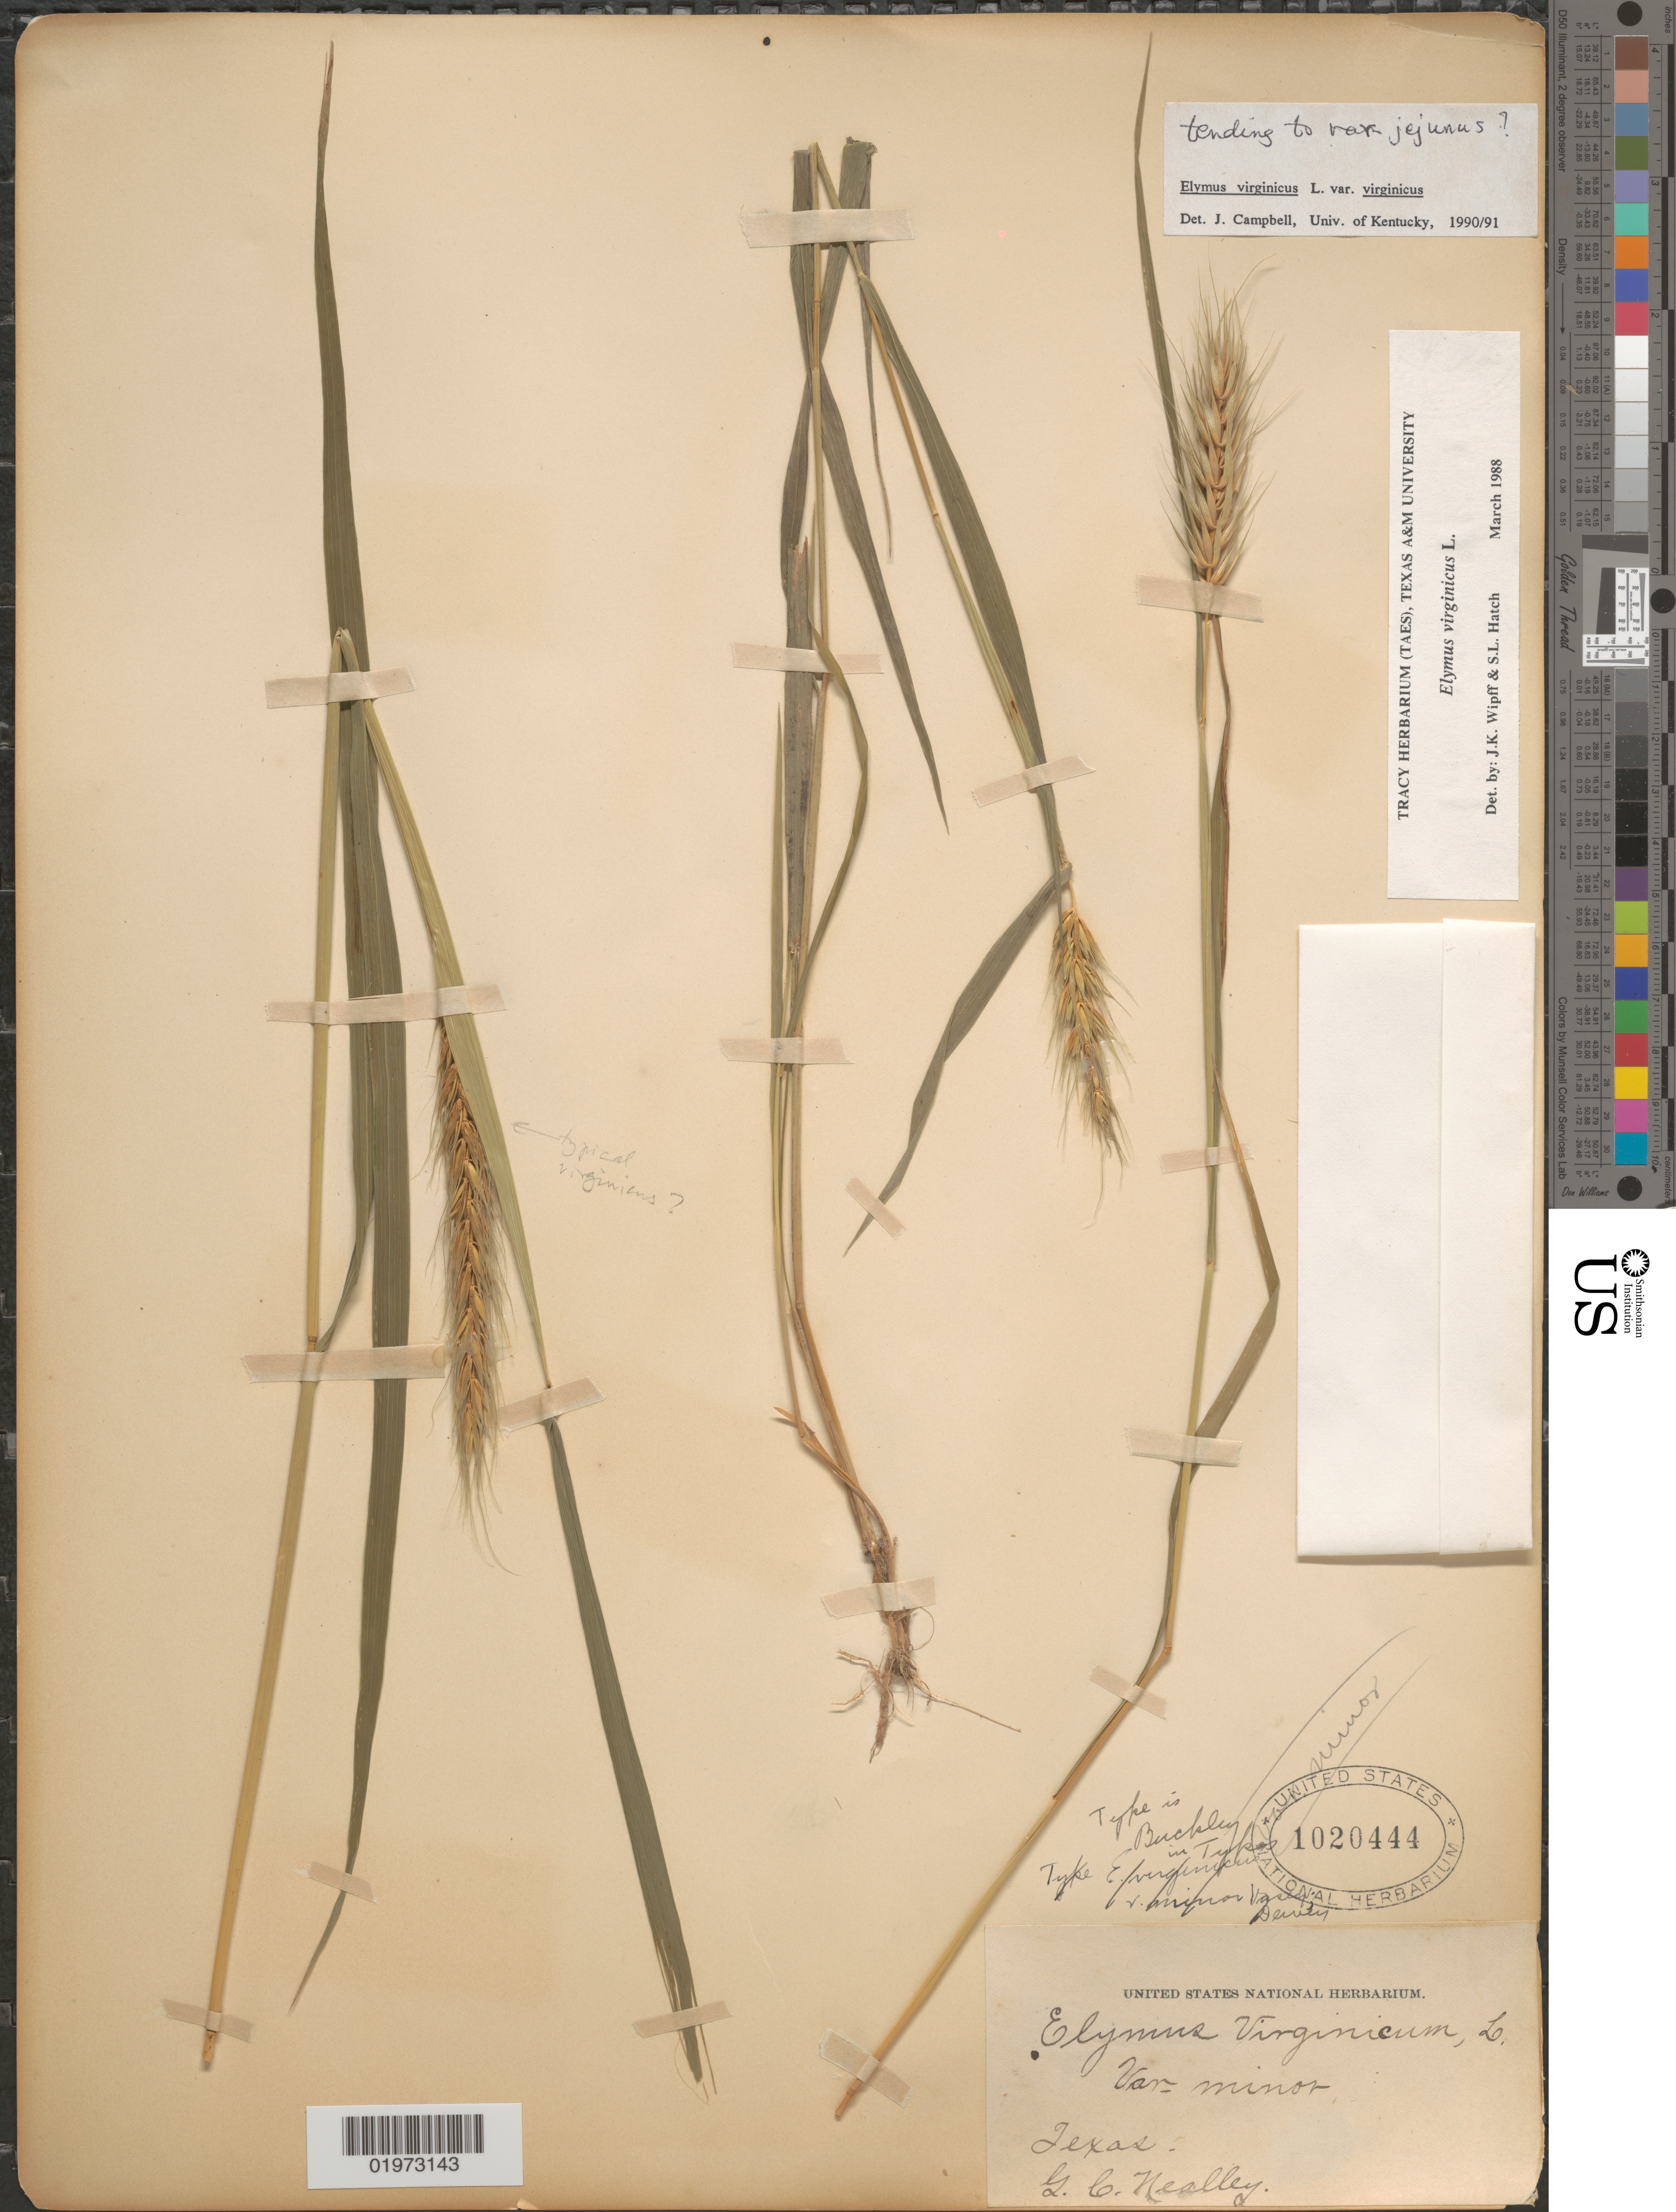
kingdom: Plantae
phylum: Tracheophyta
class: Liliopsida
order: Poales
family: Poaceae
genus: Elymus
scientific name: Elymus virginicus var. virginicus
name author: L.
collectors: G. C. Nealley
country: United States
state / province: Texas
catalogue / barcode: US 1020444